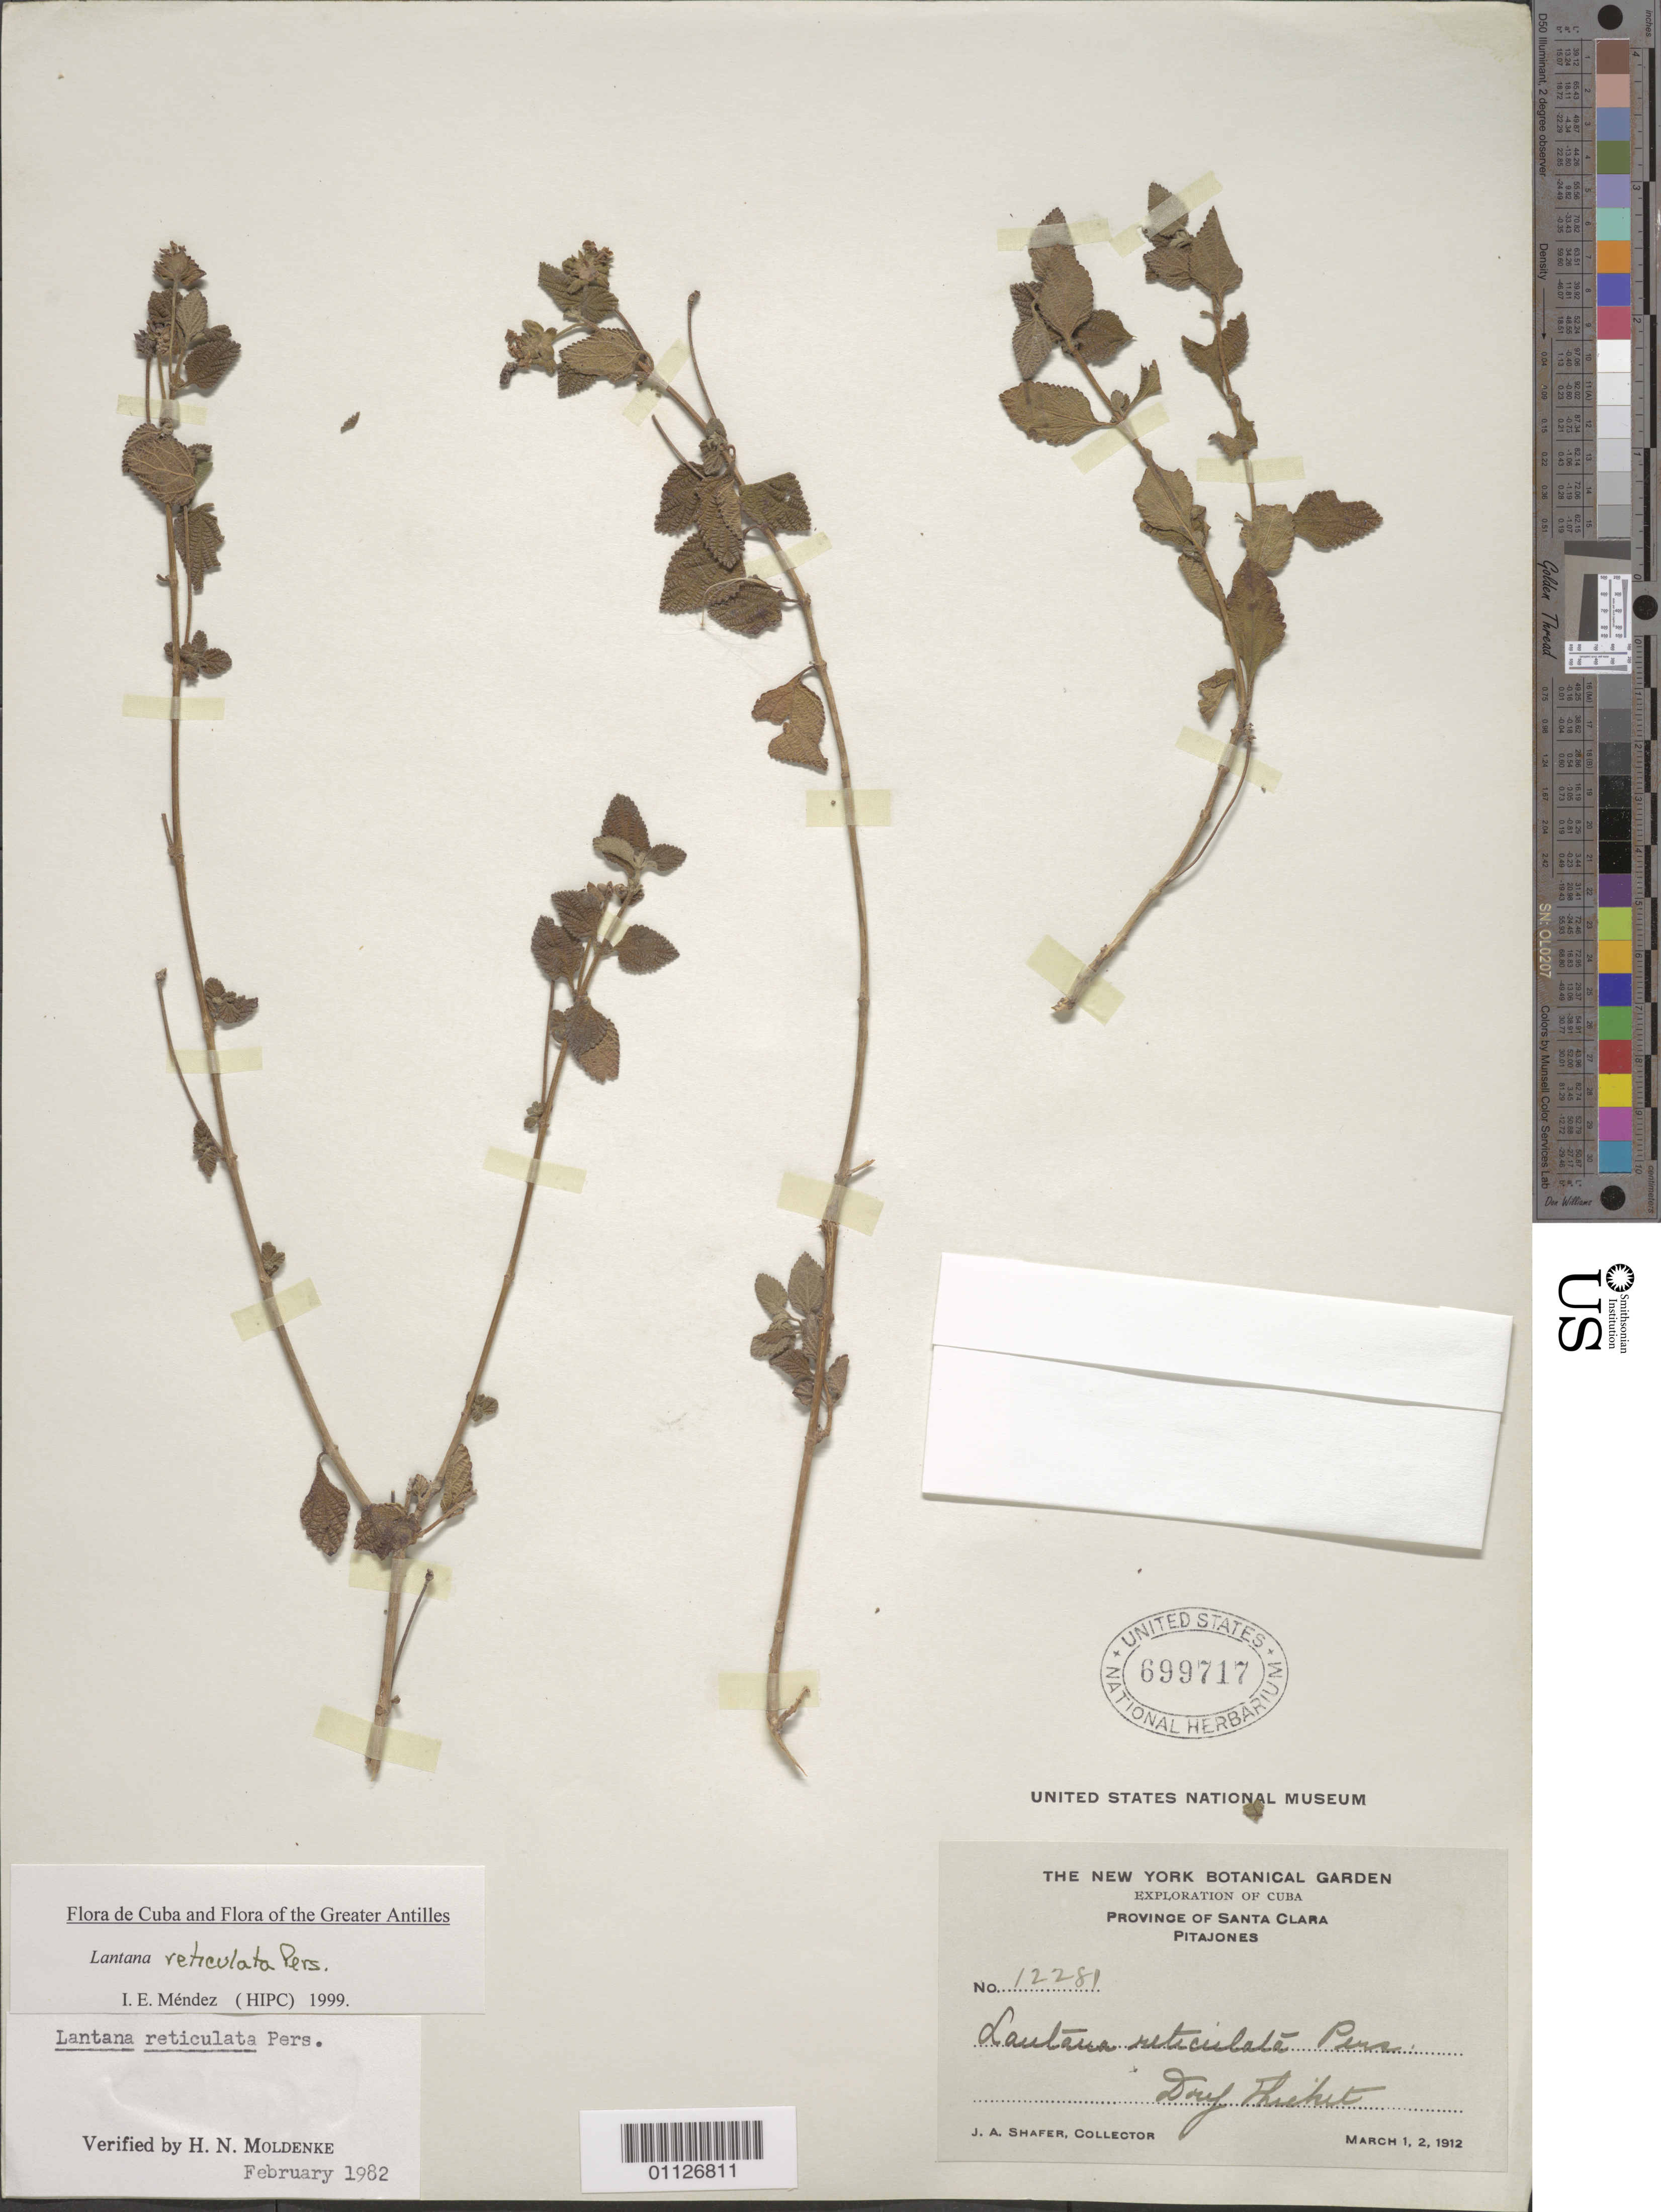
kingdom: Plantae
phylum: Tracheophyta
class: Magnoliopsida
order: Lamiales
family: Verbenaceae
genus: Lantana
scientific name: Lantana reticulata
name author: Pers.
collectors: J. A. Shafer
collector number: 12281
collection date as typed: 01 Mar 1912 to 02 Mar 1912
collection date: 1912-03-01/1912-03-02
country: Cuba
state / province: Sancti Spiritus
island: Cuba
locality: Pitajones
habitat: dry thicket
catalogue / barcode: US 699717